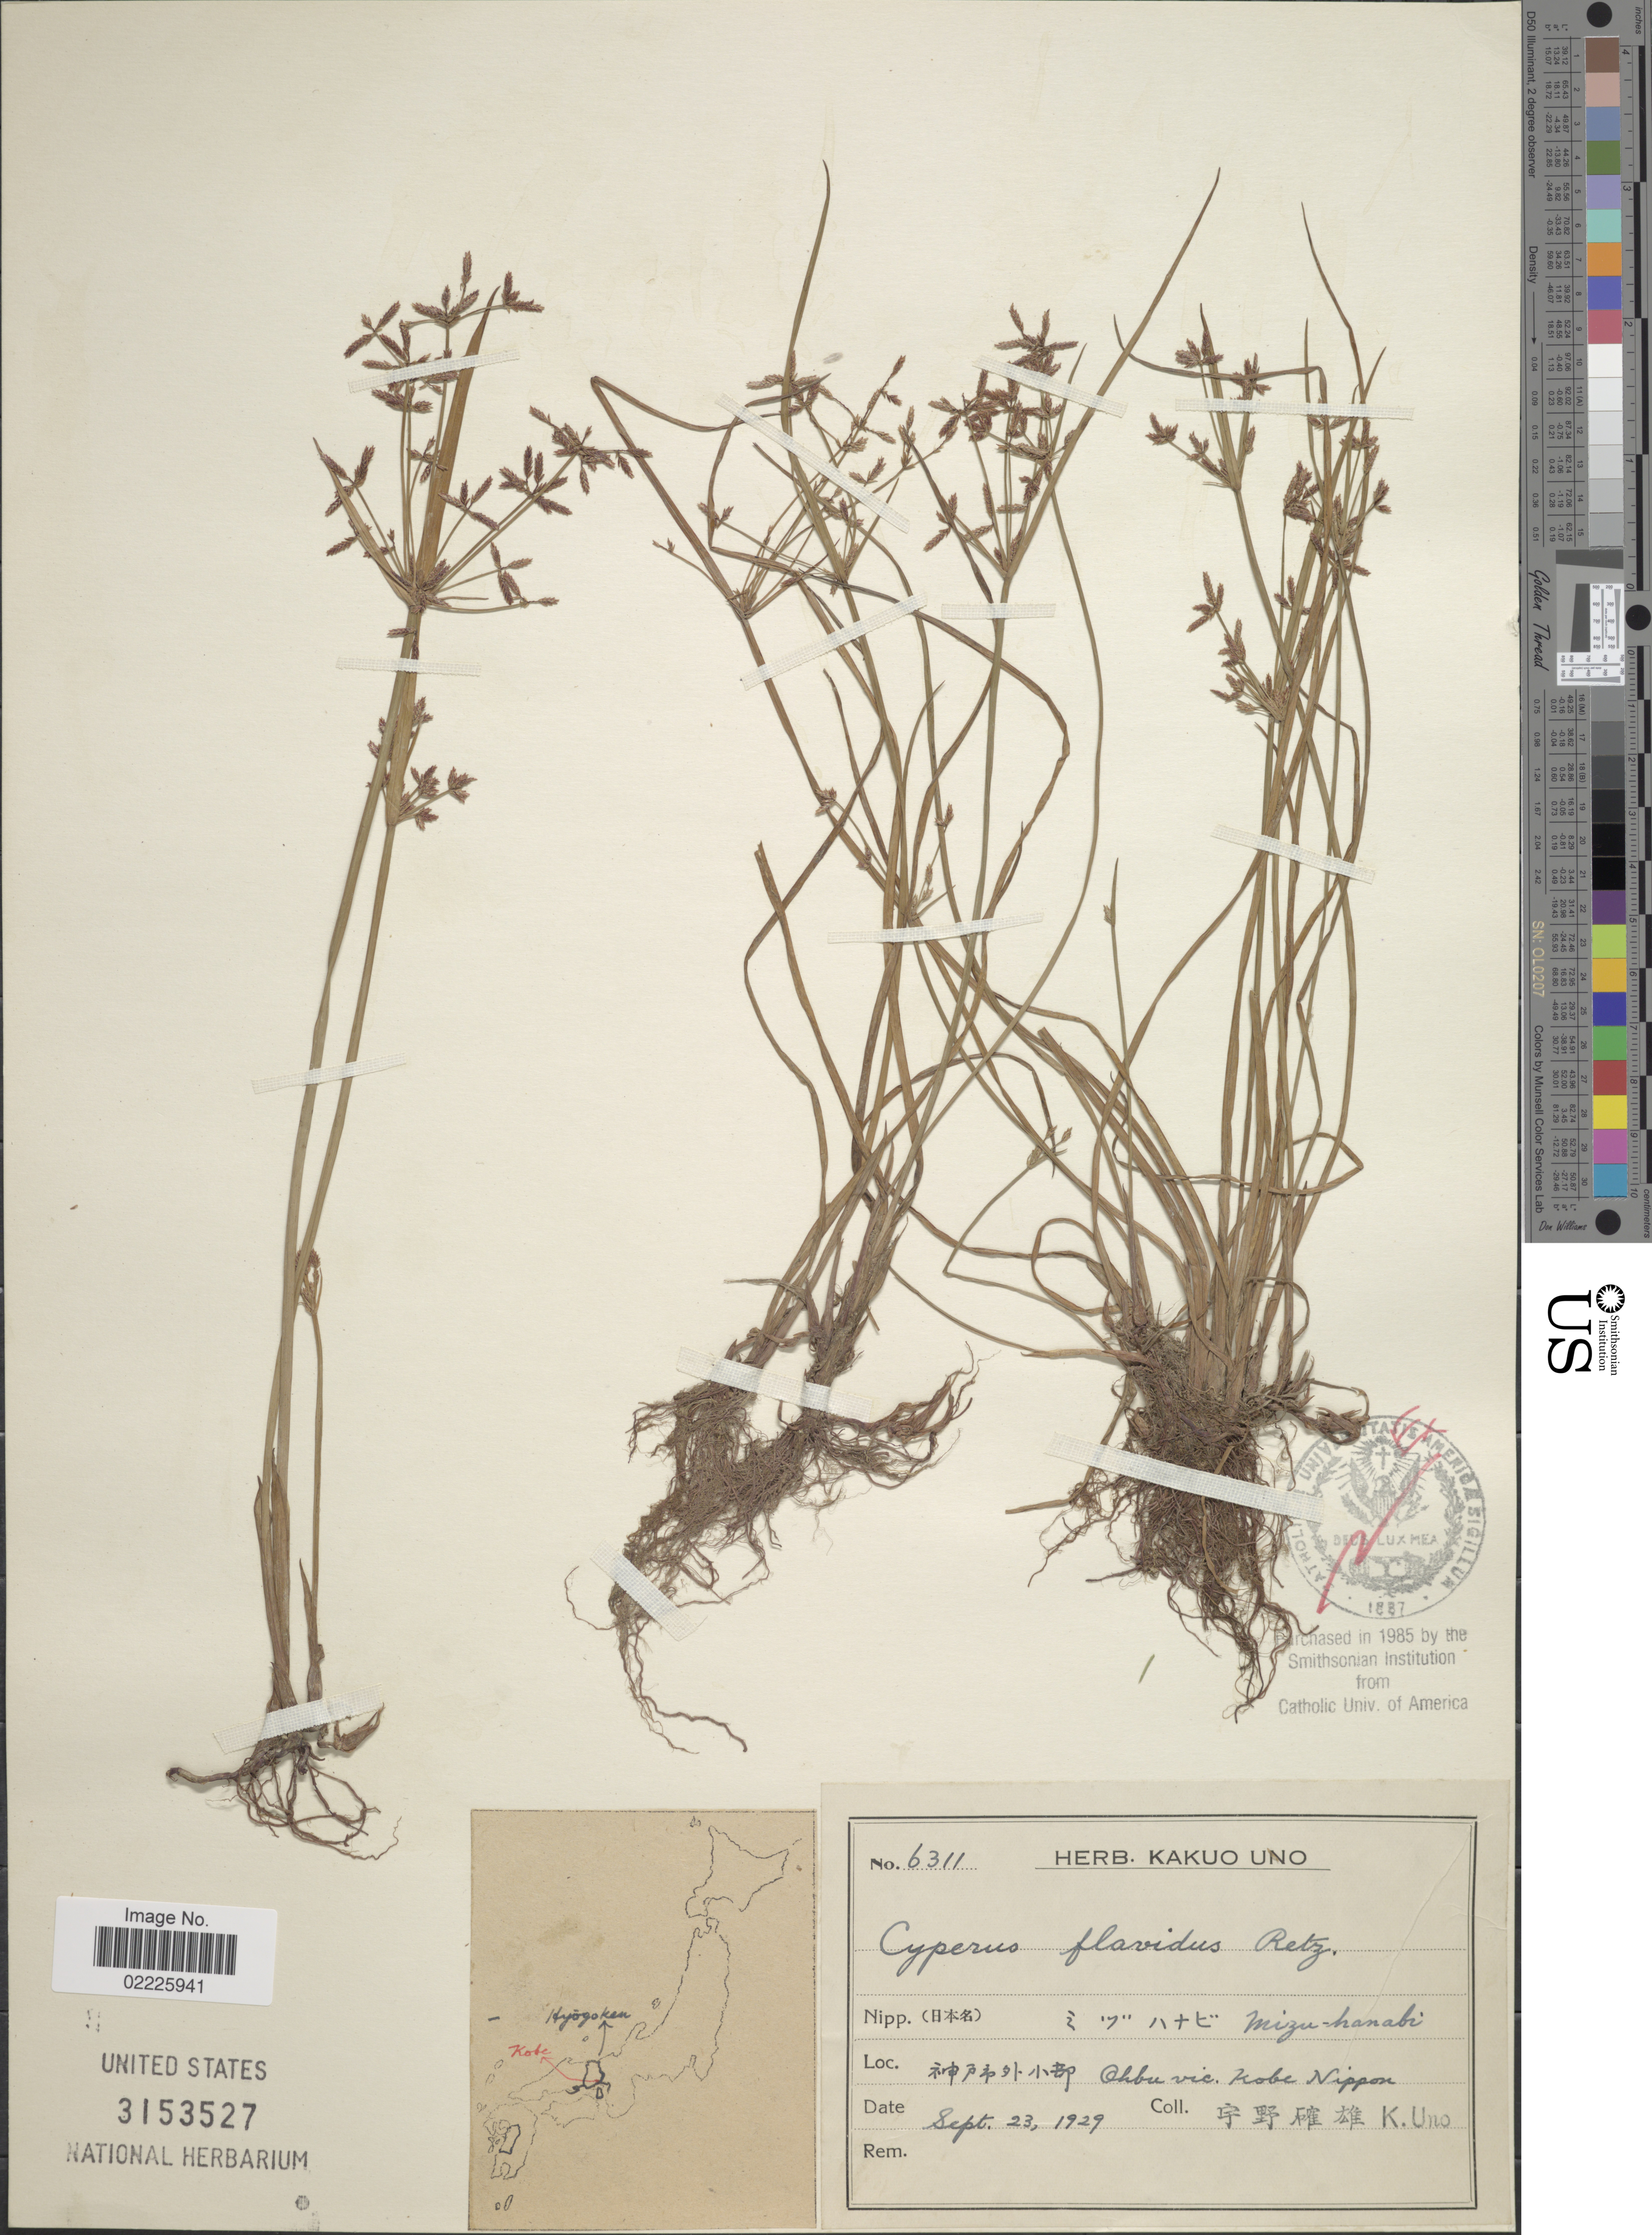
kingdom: Plantae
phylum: Tracheophyta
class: Liliopsida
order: Poales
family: Cyperaceae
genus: Cyperus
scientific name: Cyperus flavidus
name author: Retz.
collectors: K. Uno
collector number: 6311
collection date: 1929-09-23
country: Japan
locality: Ohbu vic. Kobe, Nippon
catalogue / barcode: US 3153527